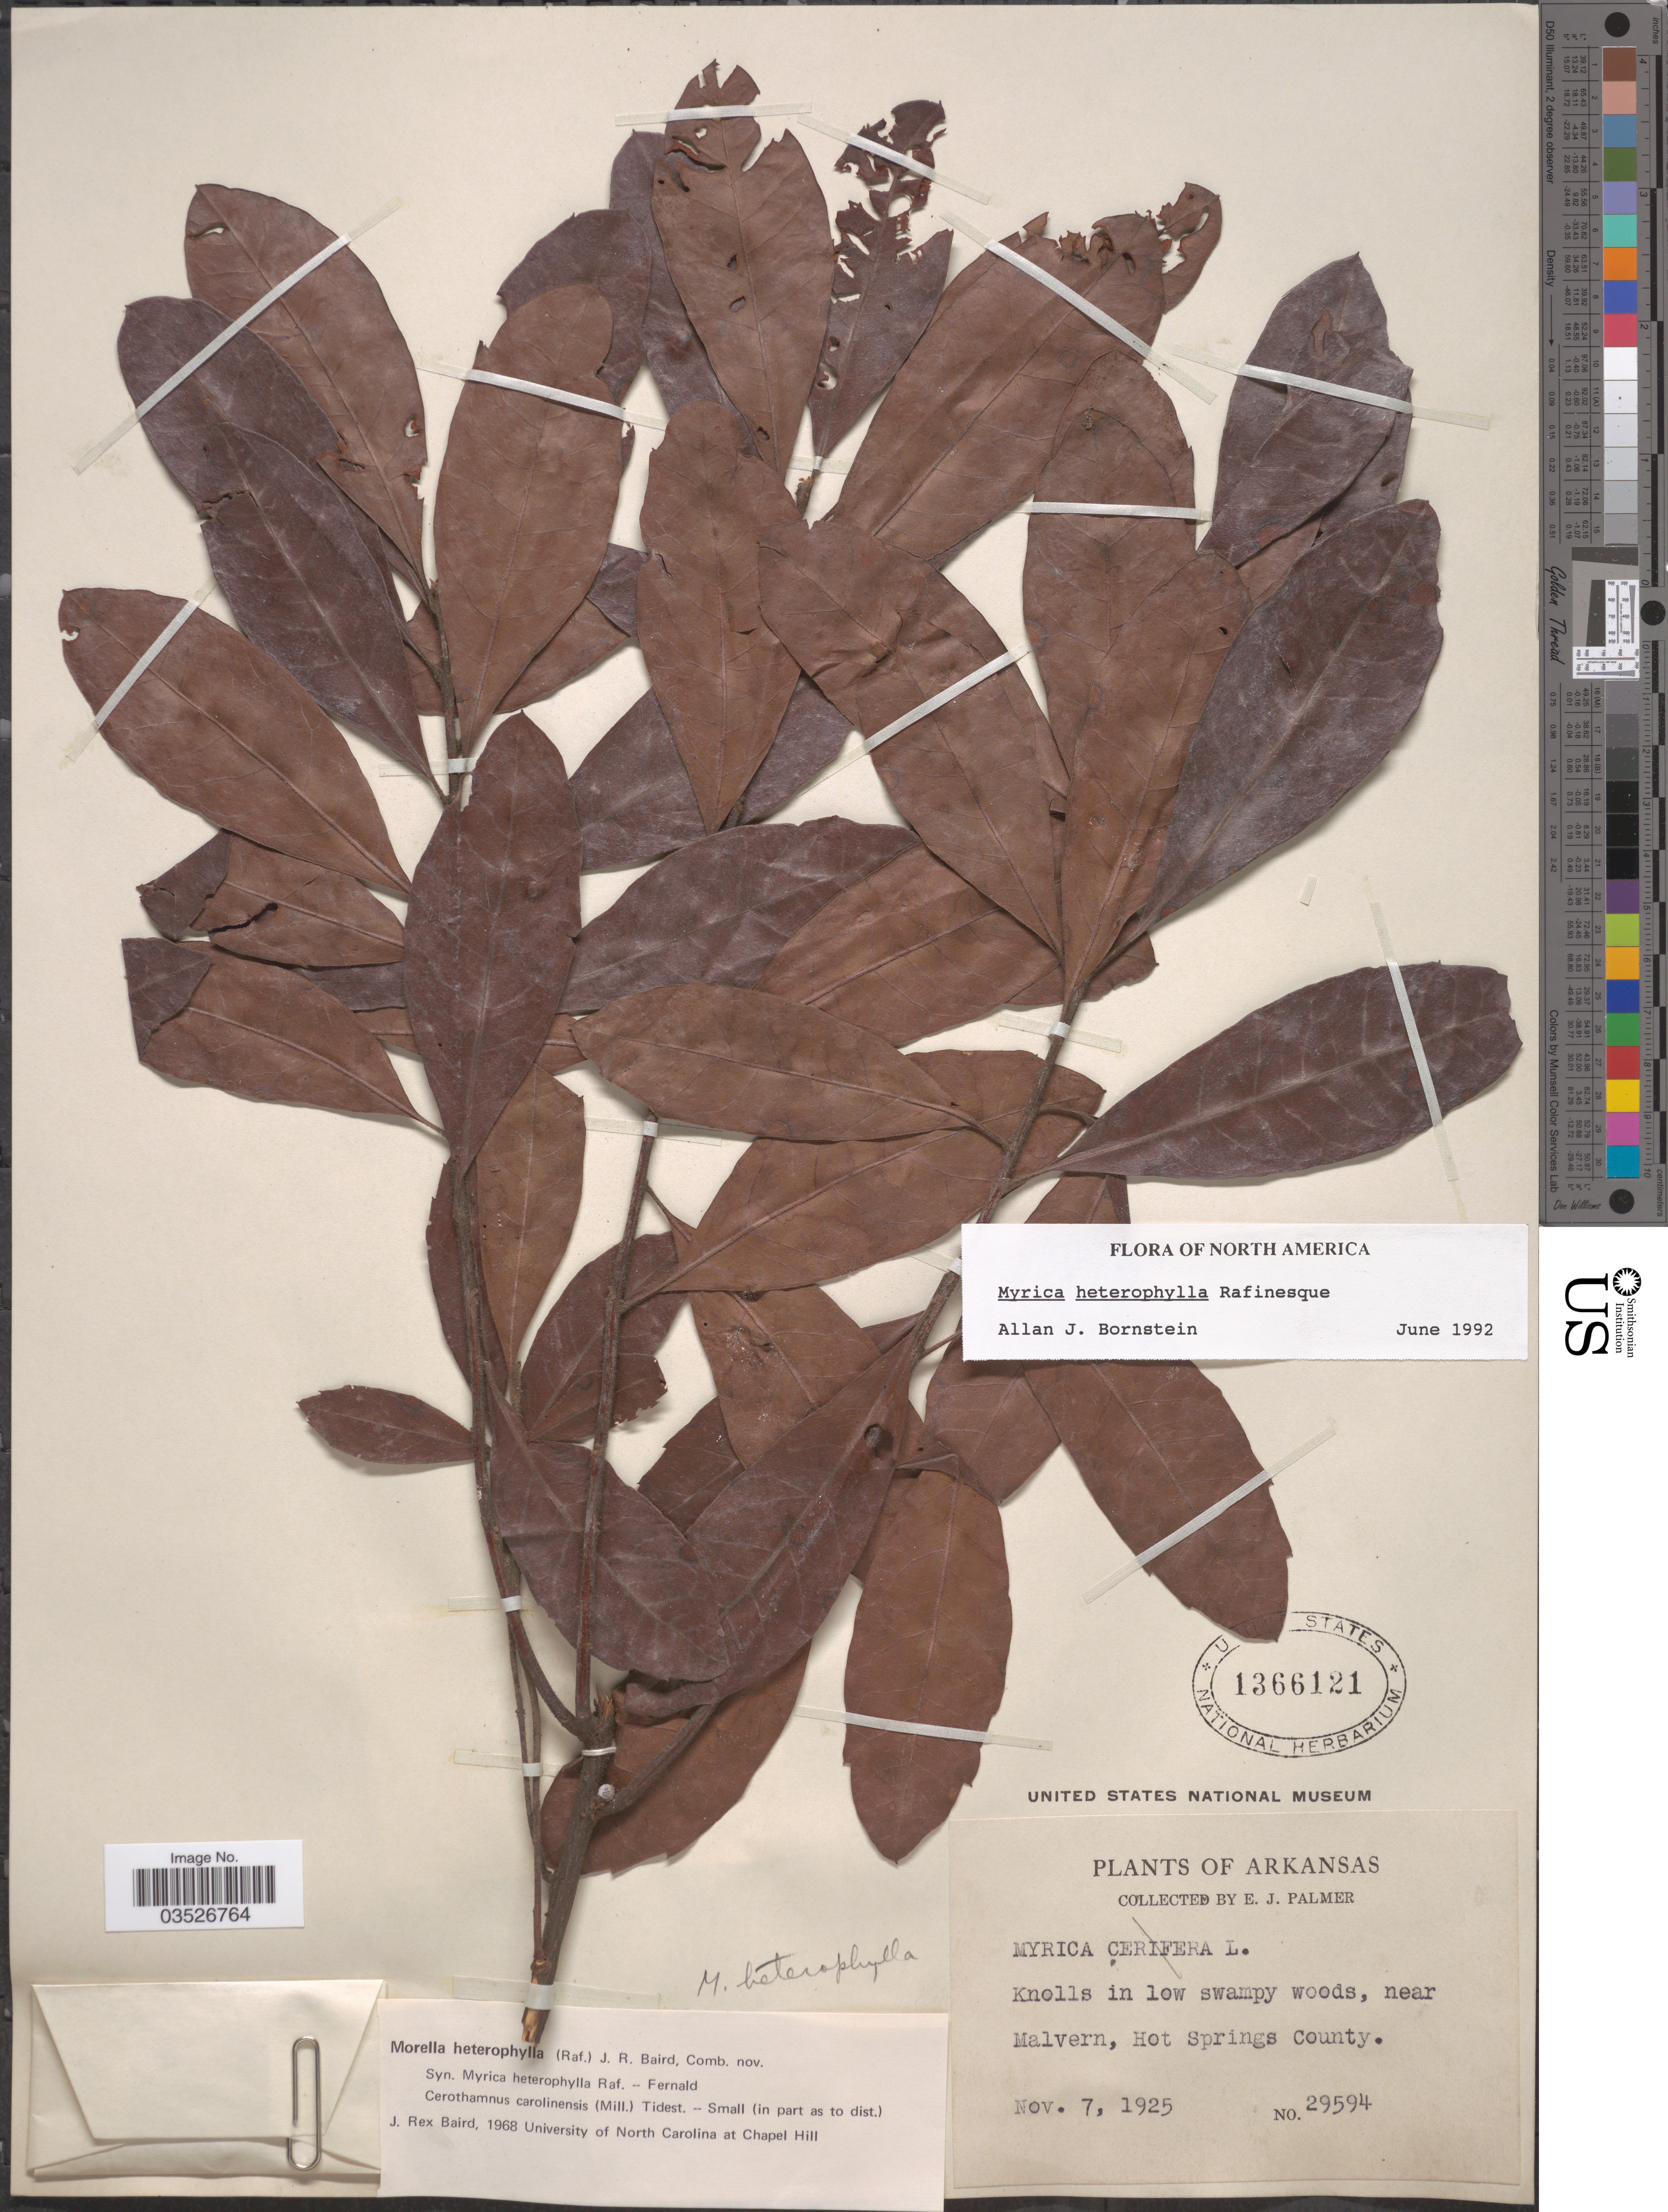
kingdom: Plantae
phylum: Tracheophyta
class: Magnoliopsida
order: Fagales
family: Myricaceae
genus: Morella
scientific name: Morella caroliniensis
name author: (Mill.) Small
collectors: E. J. Palmer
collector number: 29594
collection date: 1925-11-07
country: United States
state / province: Arkansas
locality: Knolls in low swampy woods, near Malvern, Hot Springs County.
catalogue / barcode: US 1366121